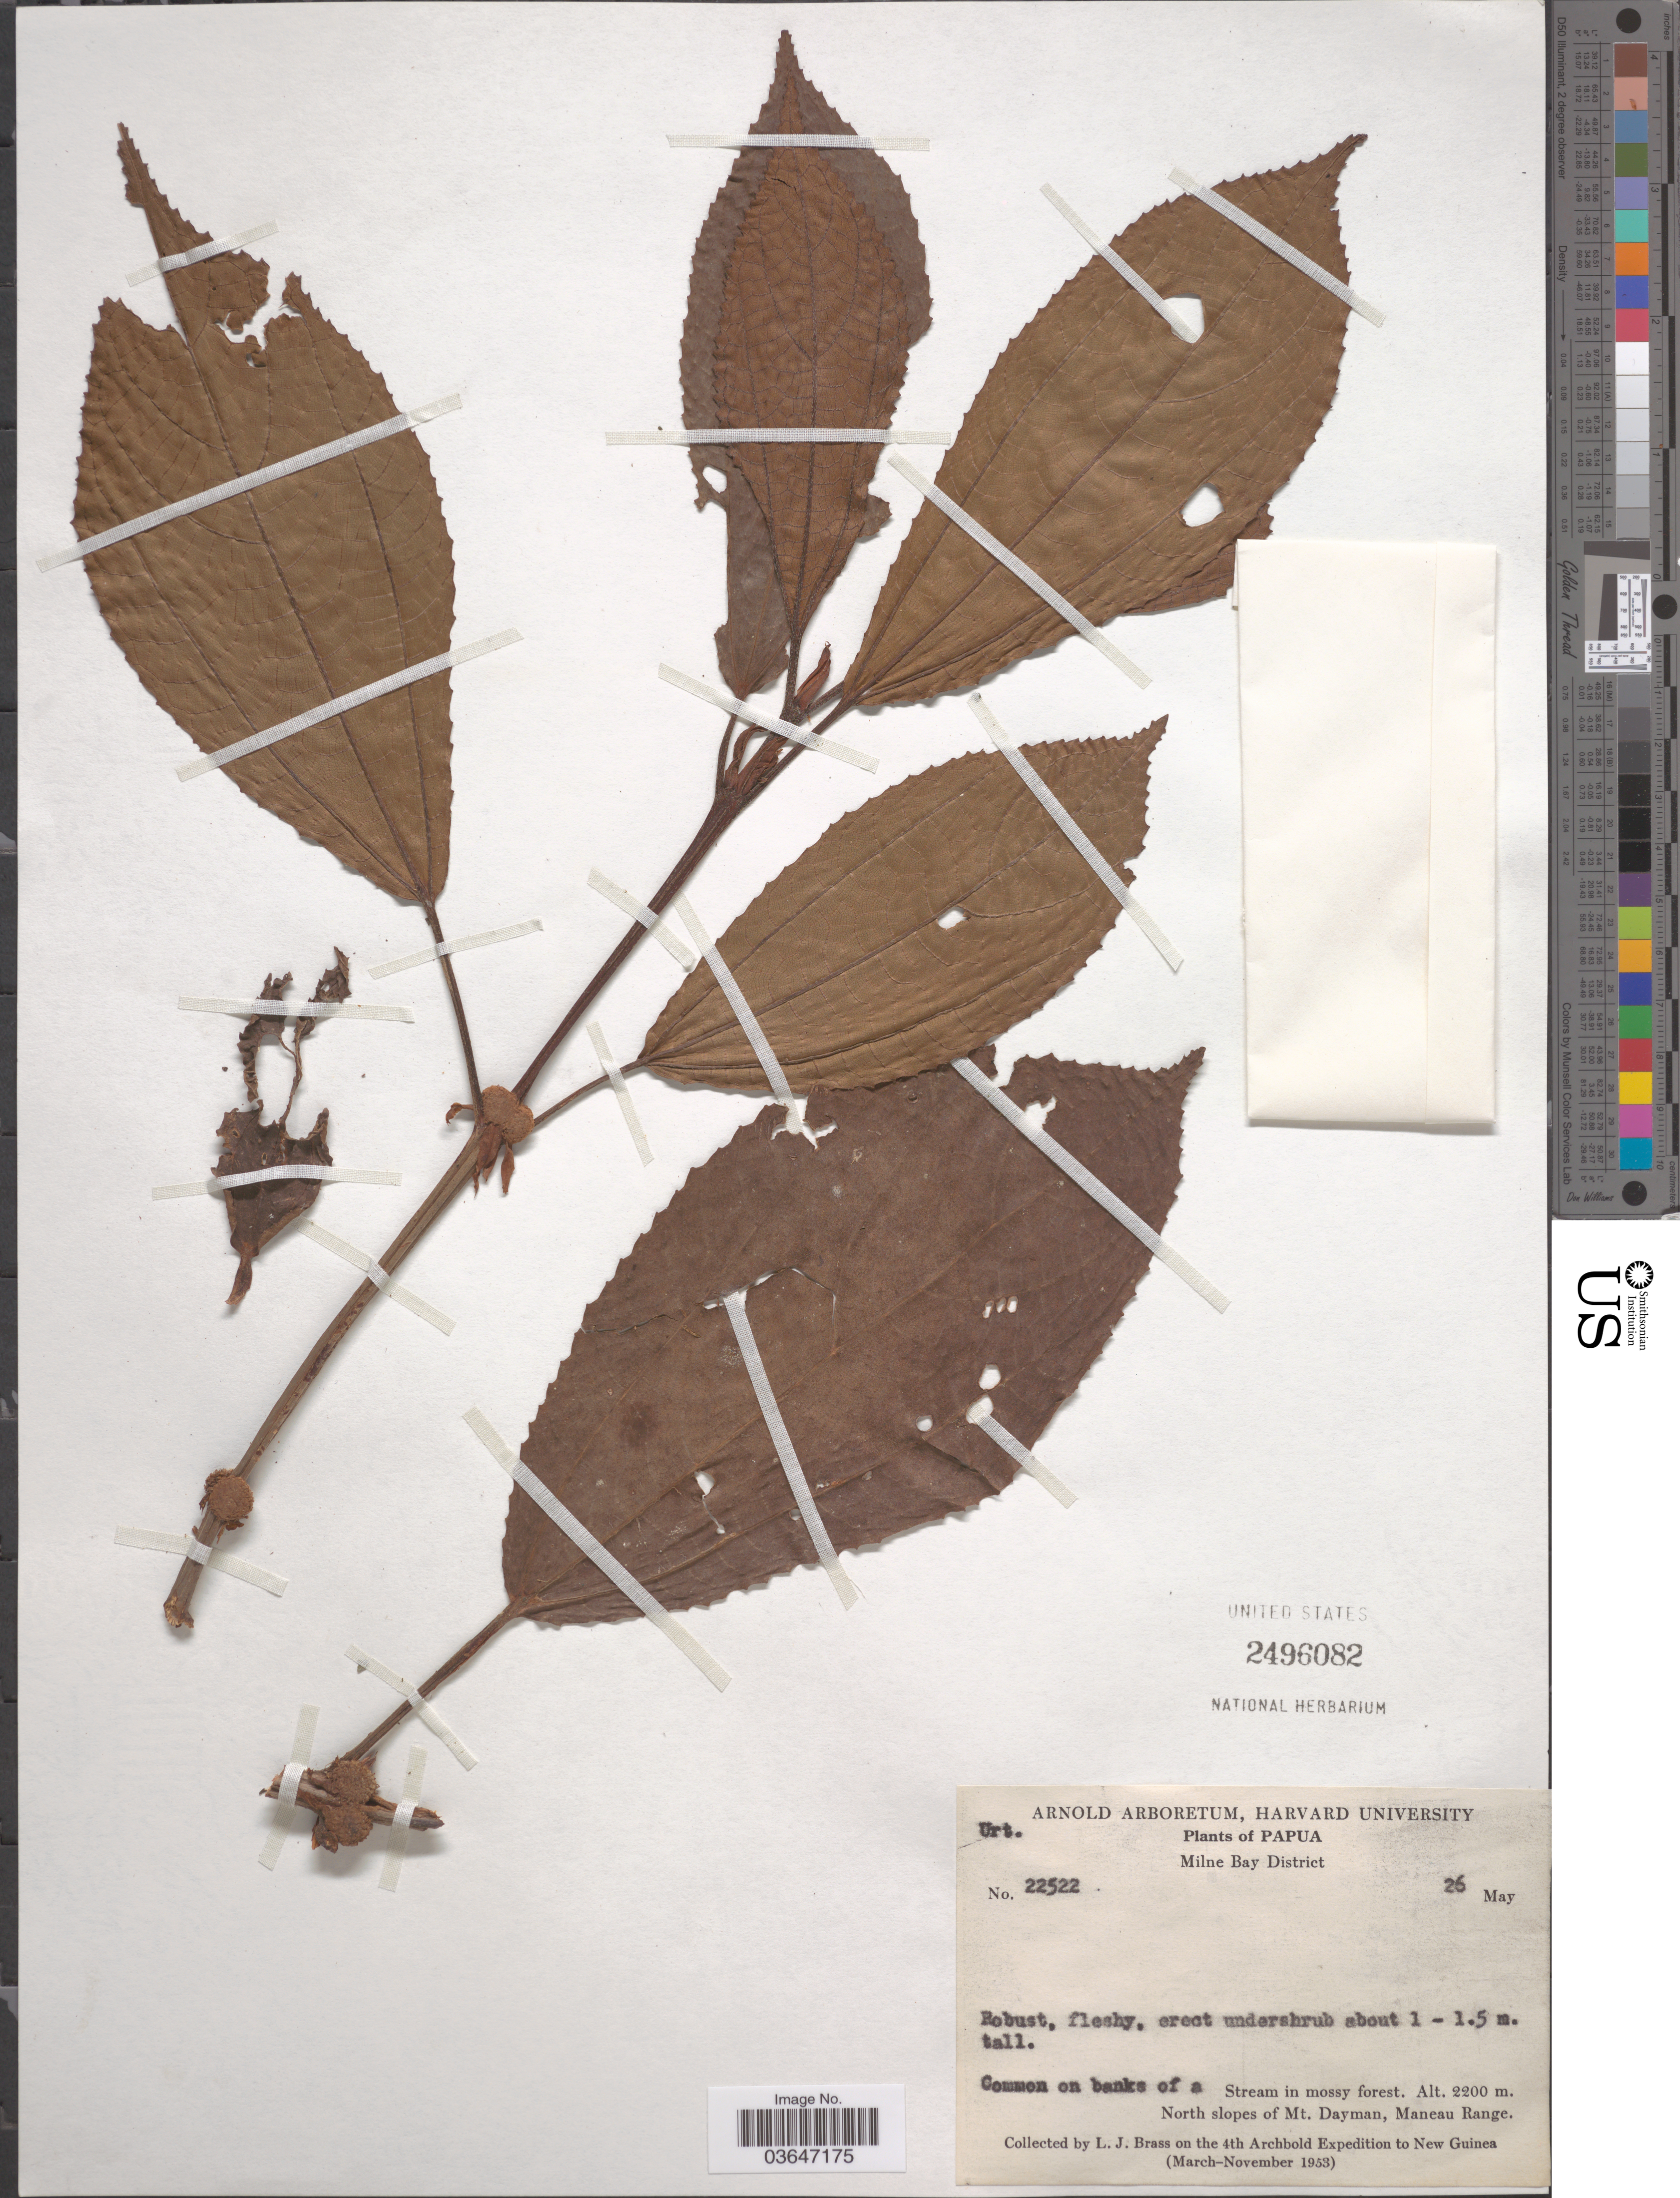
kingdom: Plantae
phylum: Tracheophyta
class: Magnoliopsida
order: Proteales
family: Proteaceae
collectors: L. J. Brass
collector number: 22522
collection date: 1953-05-26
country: Papua New Guinea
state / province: Milne Bay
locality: Papua. Milne Bay District. North slopes of Mt. Dayman, Maneau Range. New Guinea.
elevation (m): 2200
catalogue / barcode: US 2496082